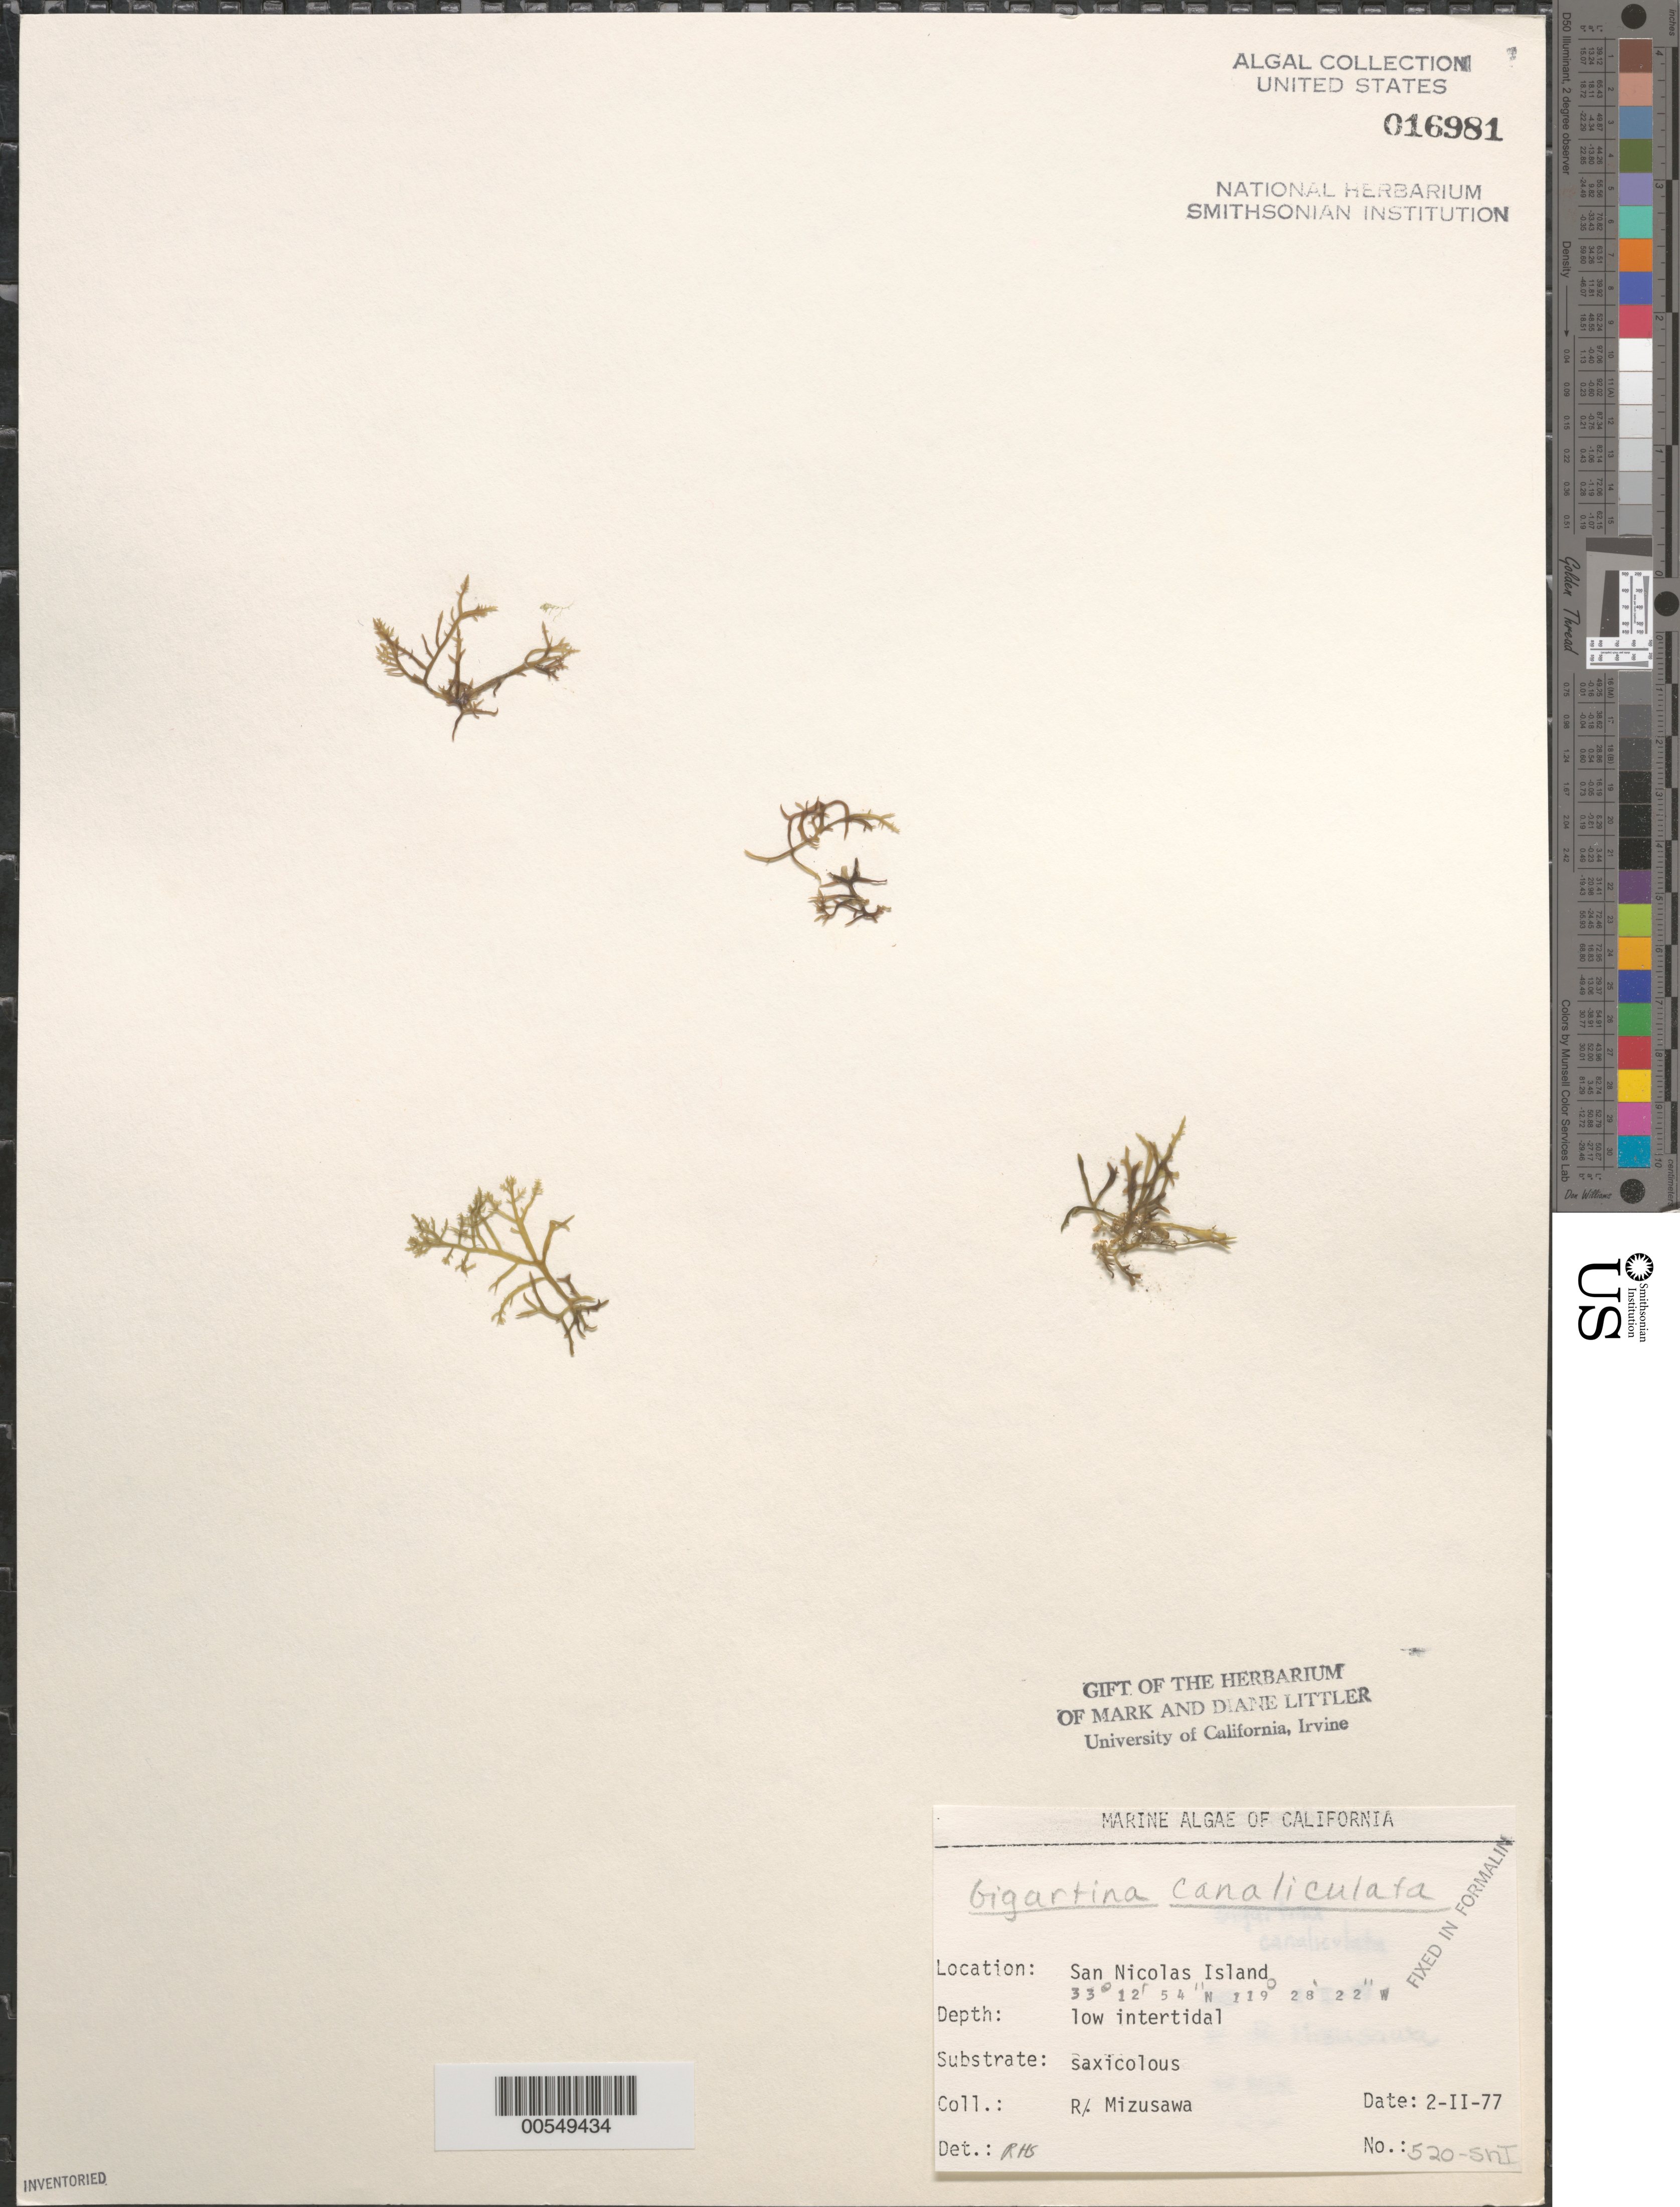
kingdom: Plantae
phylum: Rhodophyta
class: Florideophyceae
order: Gigartinales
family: Gigartinaceae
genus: Chondracanthus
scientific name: Chondracanthus canaliculatus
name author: (Harv.) Guiry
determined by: Algae name updating Project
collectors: R. Mizusawa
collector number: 520-SNI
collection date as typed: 02 Feb 1977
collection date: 1977-02-02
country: United States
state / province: California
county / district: Ventura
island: San Nicolas Island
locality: Dutch Harbor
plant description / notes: BLM-SOCALBIGHT Rocky Intertidal Survey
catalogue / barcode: US 16981